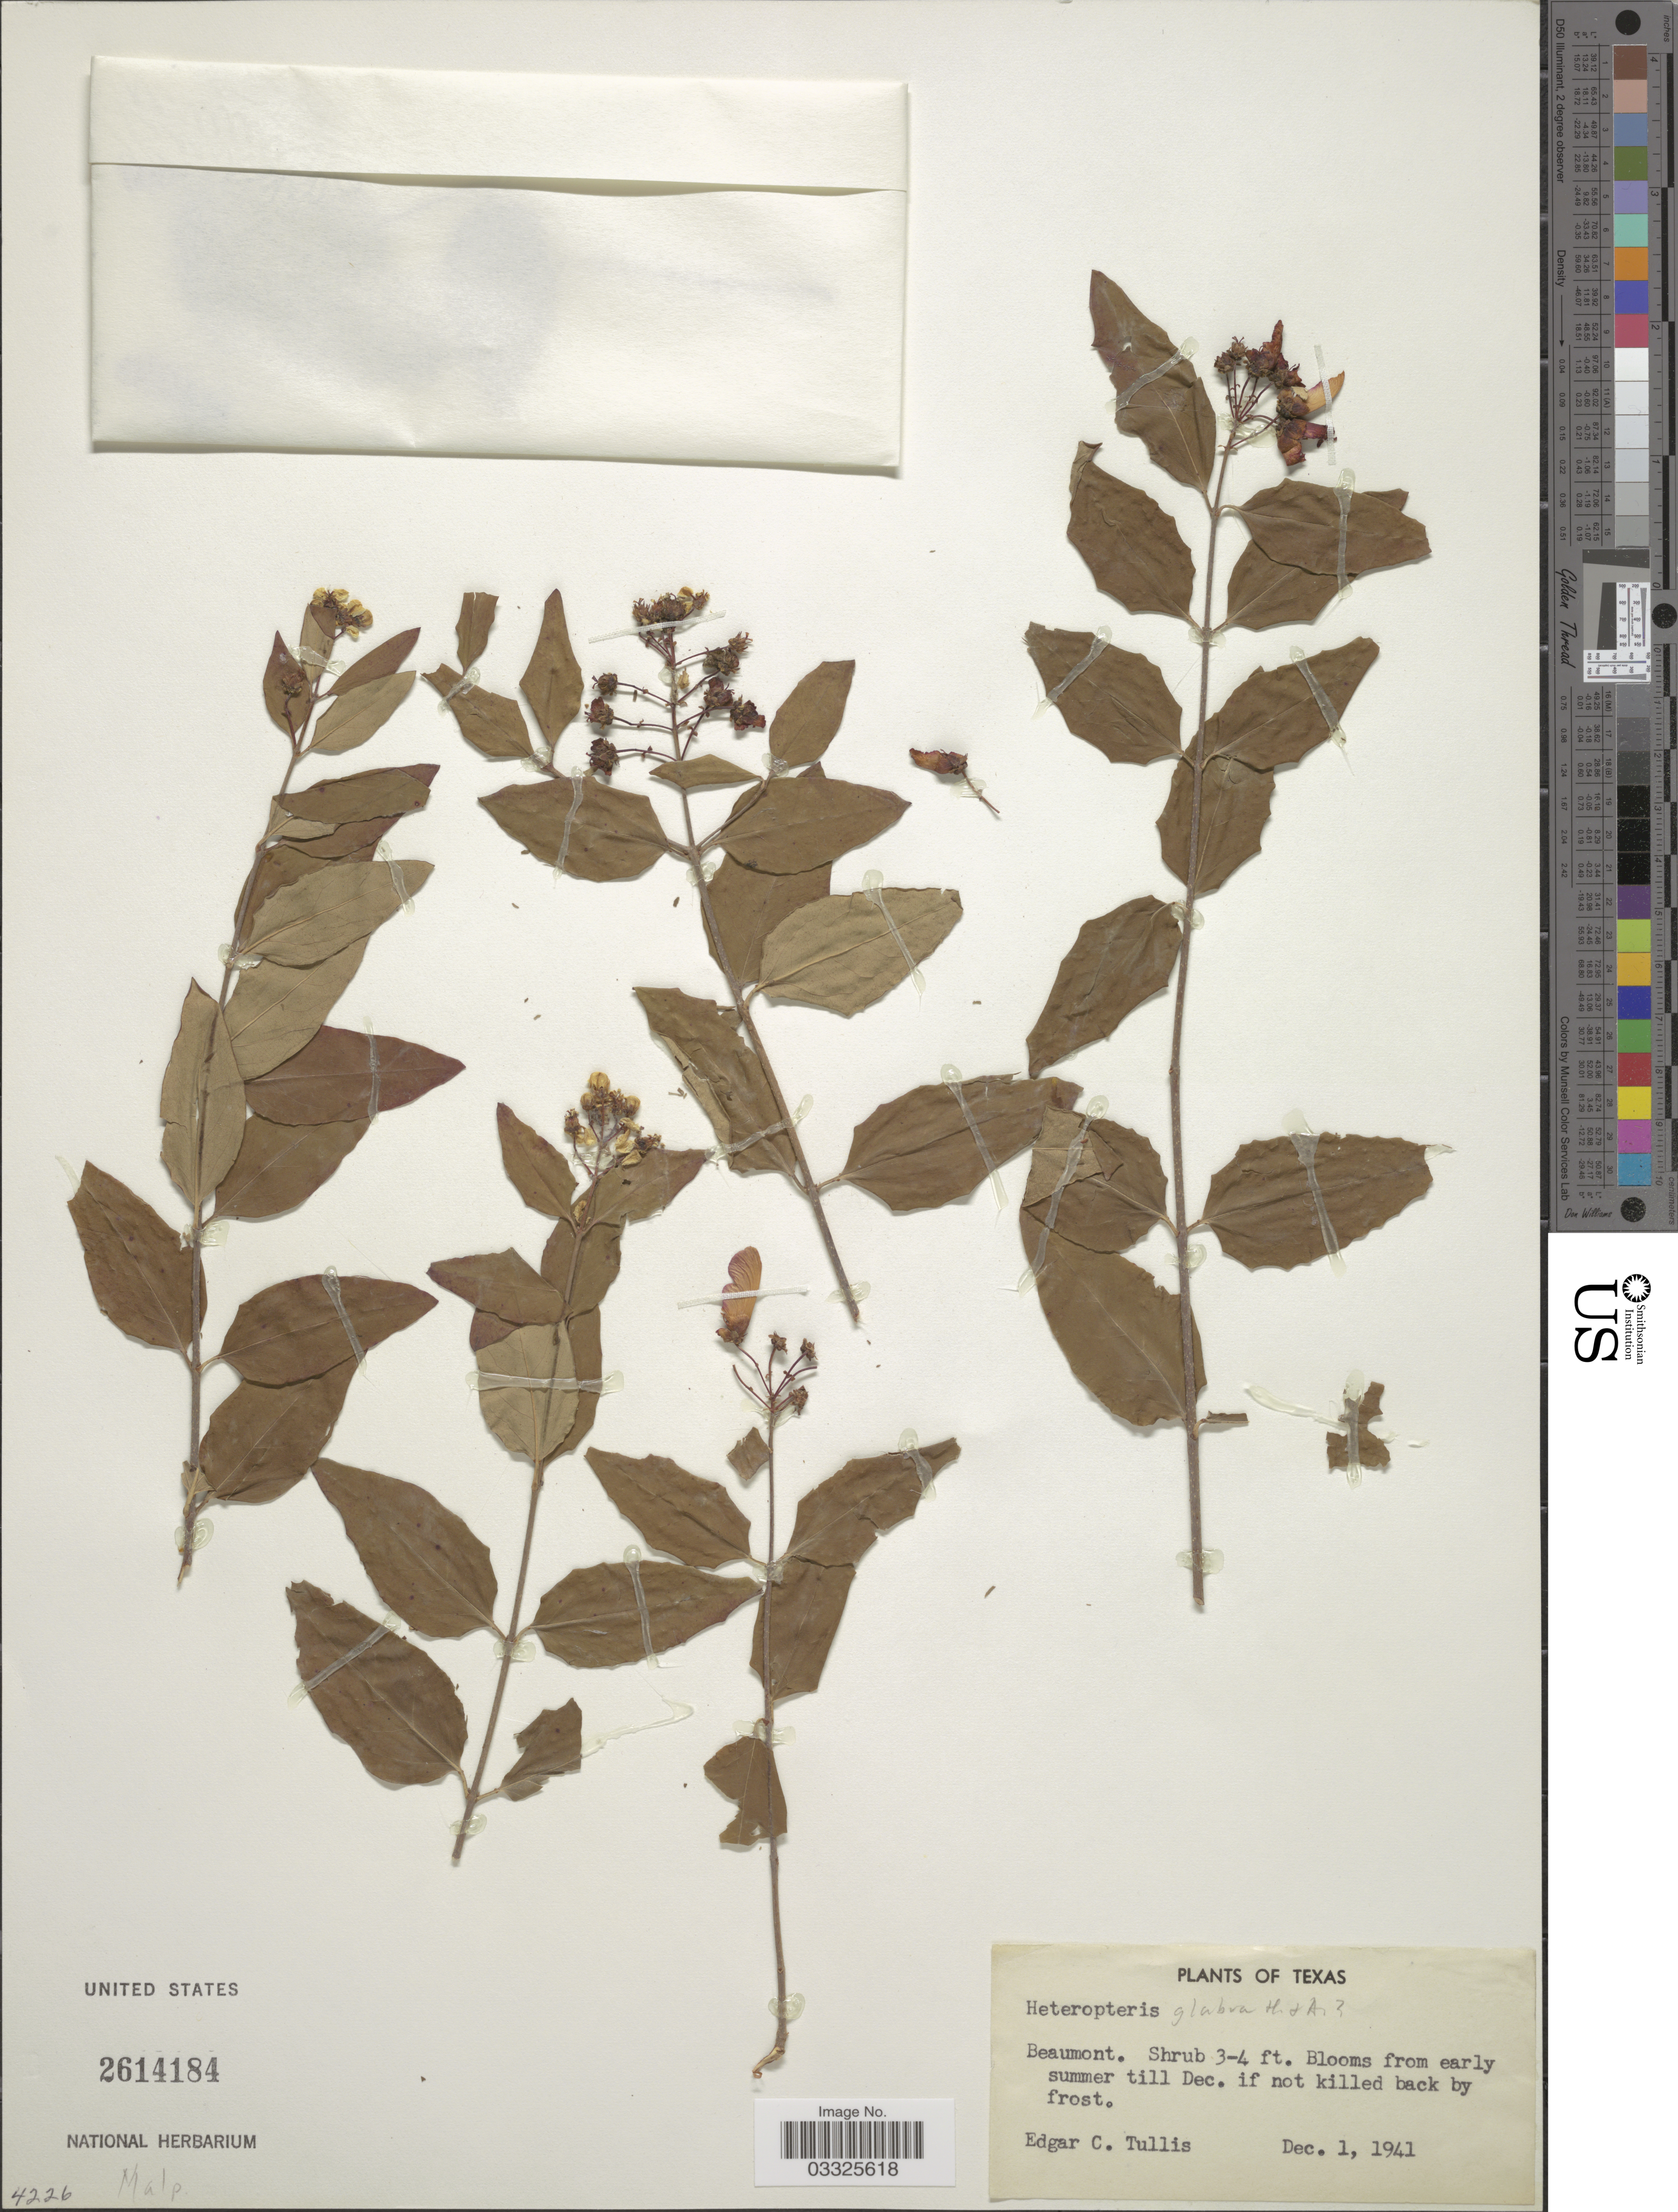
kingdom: Plantae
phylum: Tracheophyta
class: Magnoliopsida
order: Malpighiales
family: Malpighiaceae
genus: Heteropterys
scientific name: Heteropterys glabra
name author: Hook. & Arn.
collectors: E. Tullis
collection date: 1941-12-01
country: United States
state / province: Texas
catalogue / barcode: US 2614184